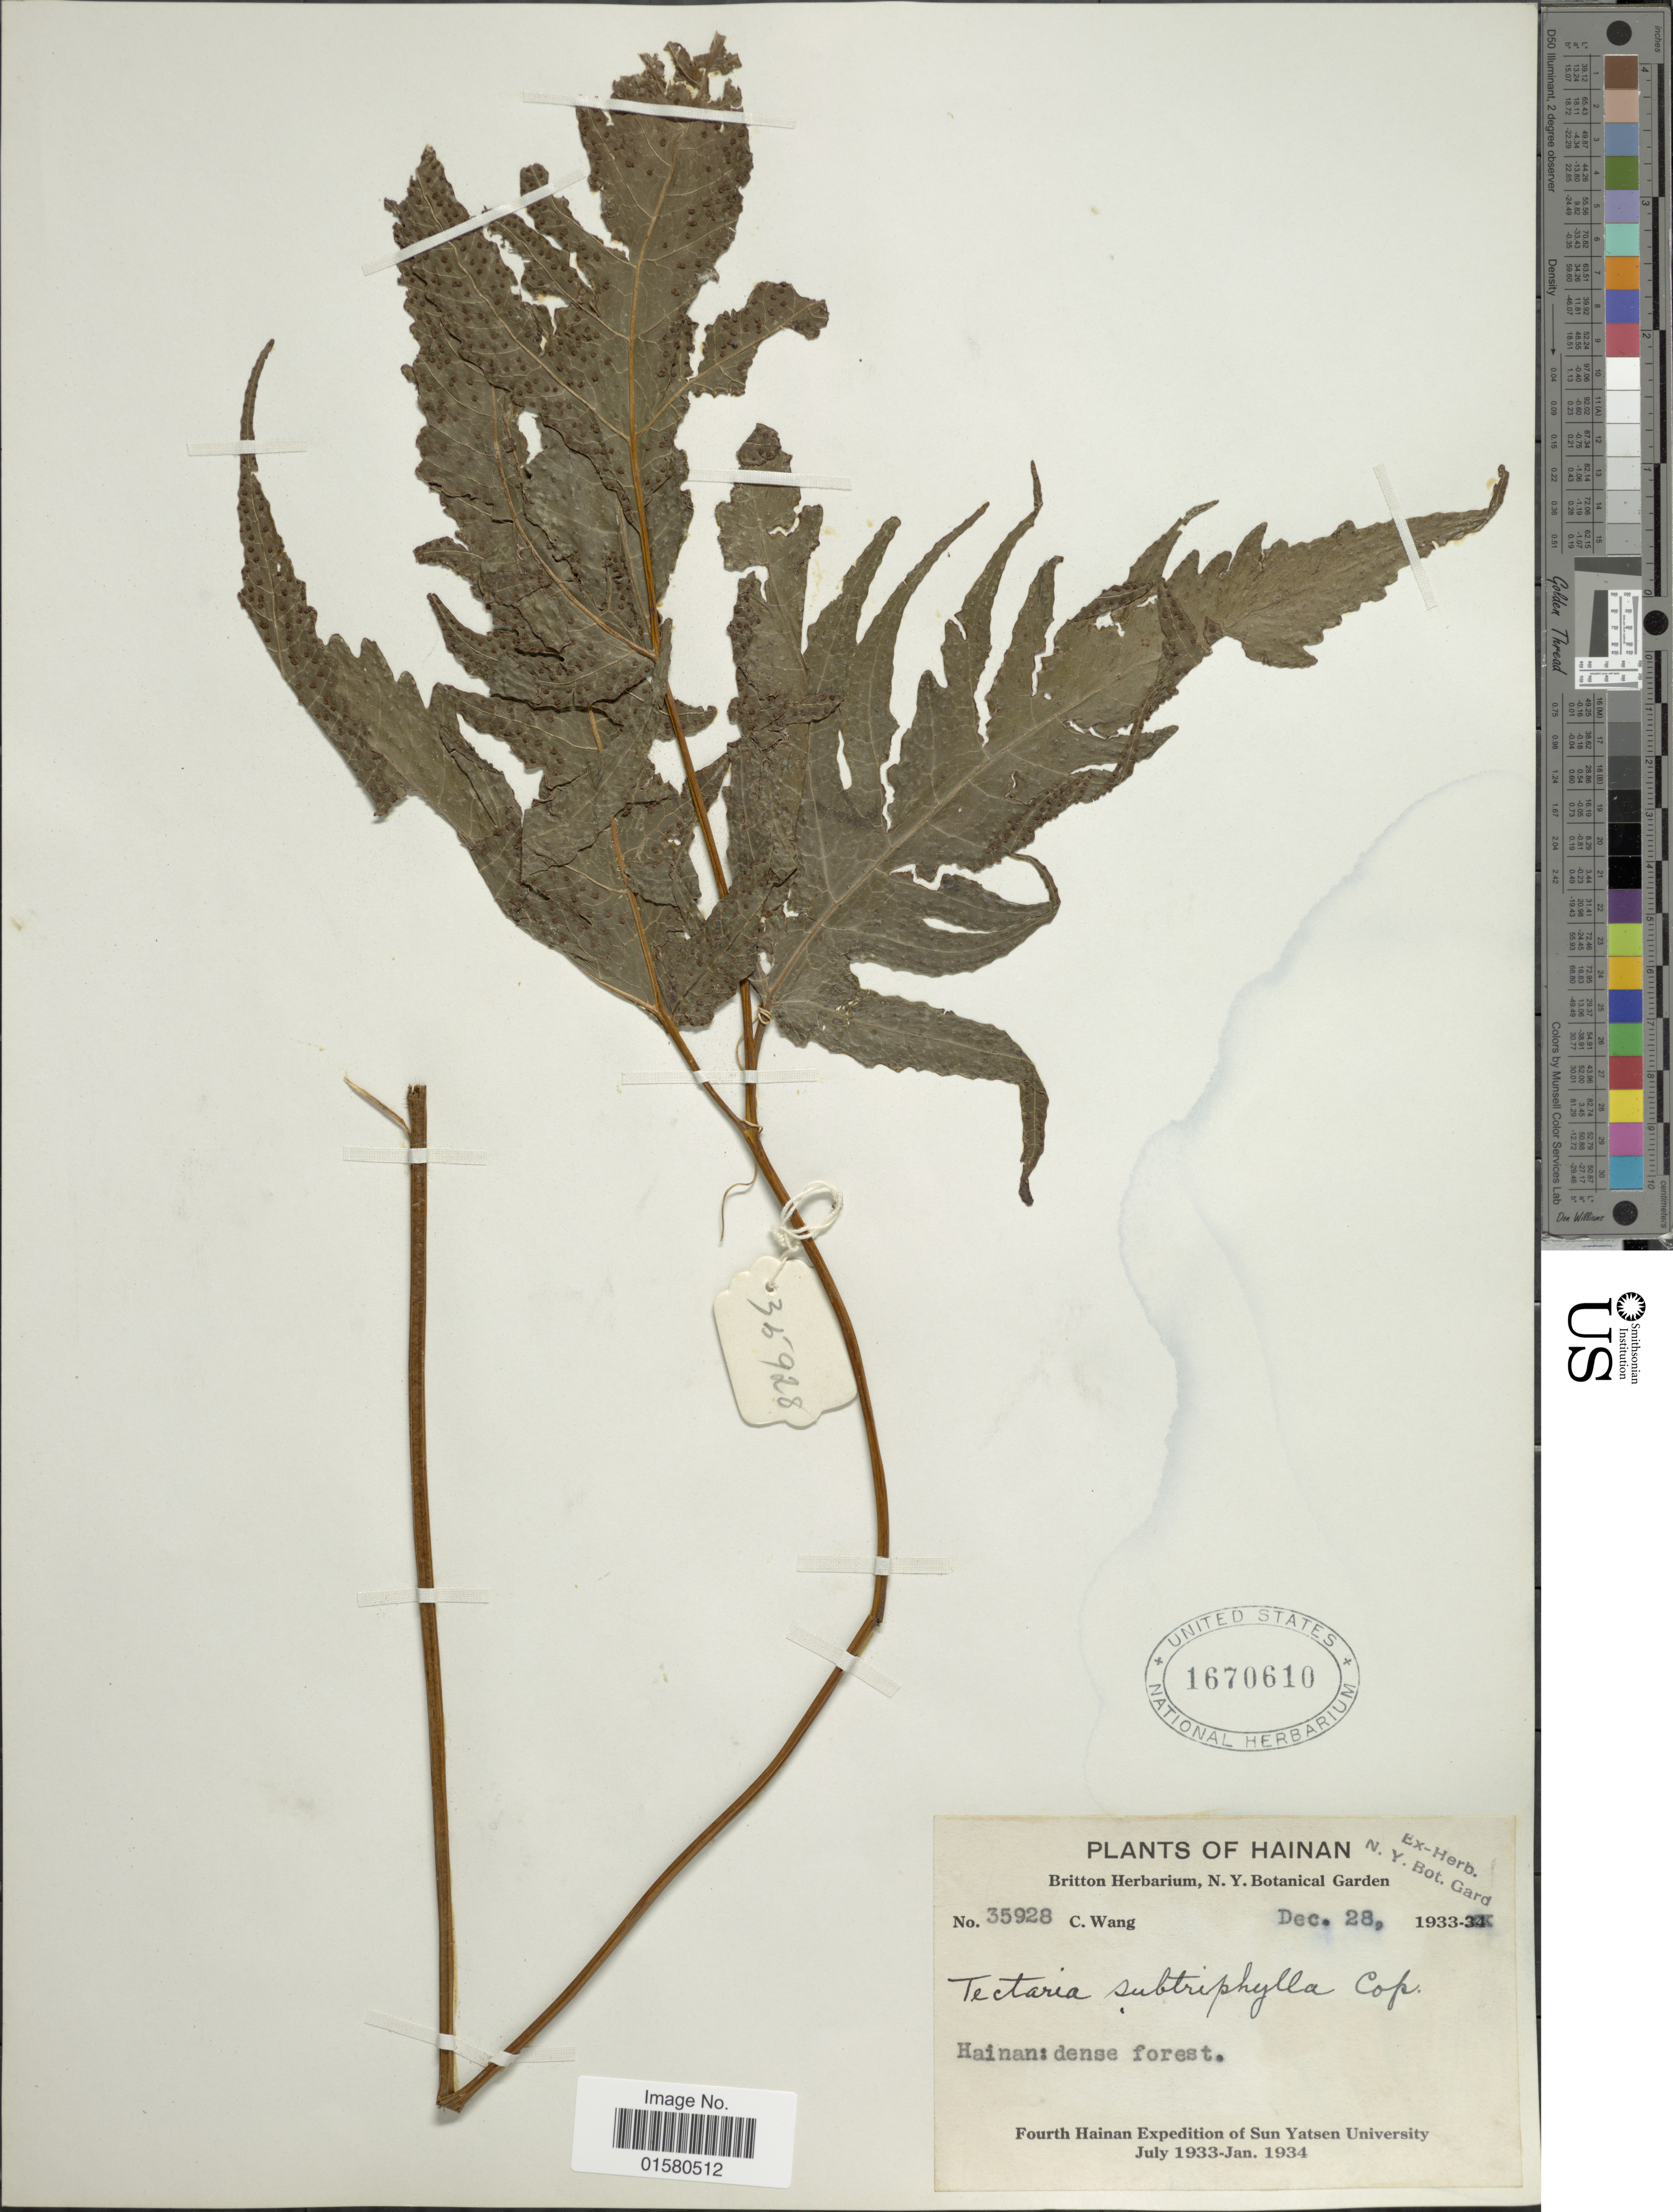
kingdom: Plantae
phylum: Tracheophyta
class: Polypodiopsida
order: Polypodiales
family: Tectariaceae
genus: Tectaria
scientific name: Tectaria subtriphylla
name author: (Hook. & Arn.) Copel.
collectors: C. Wang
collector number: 35928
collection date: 1933-12-28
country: China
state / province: Hainan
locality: Hainan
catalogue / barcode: US 1670610